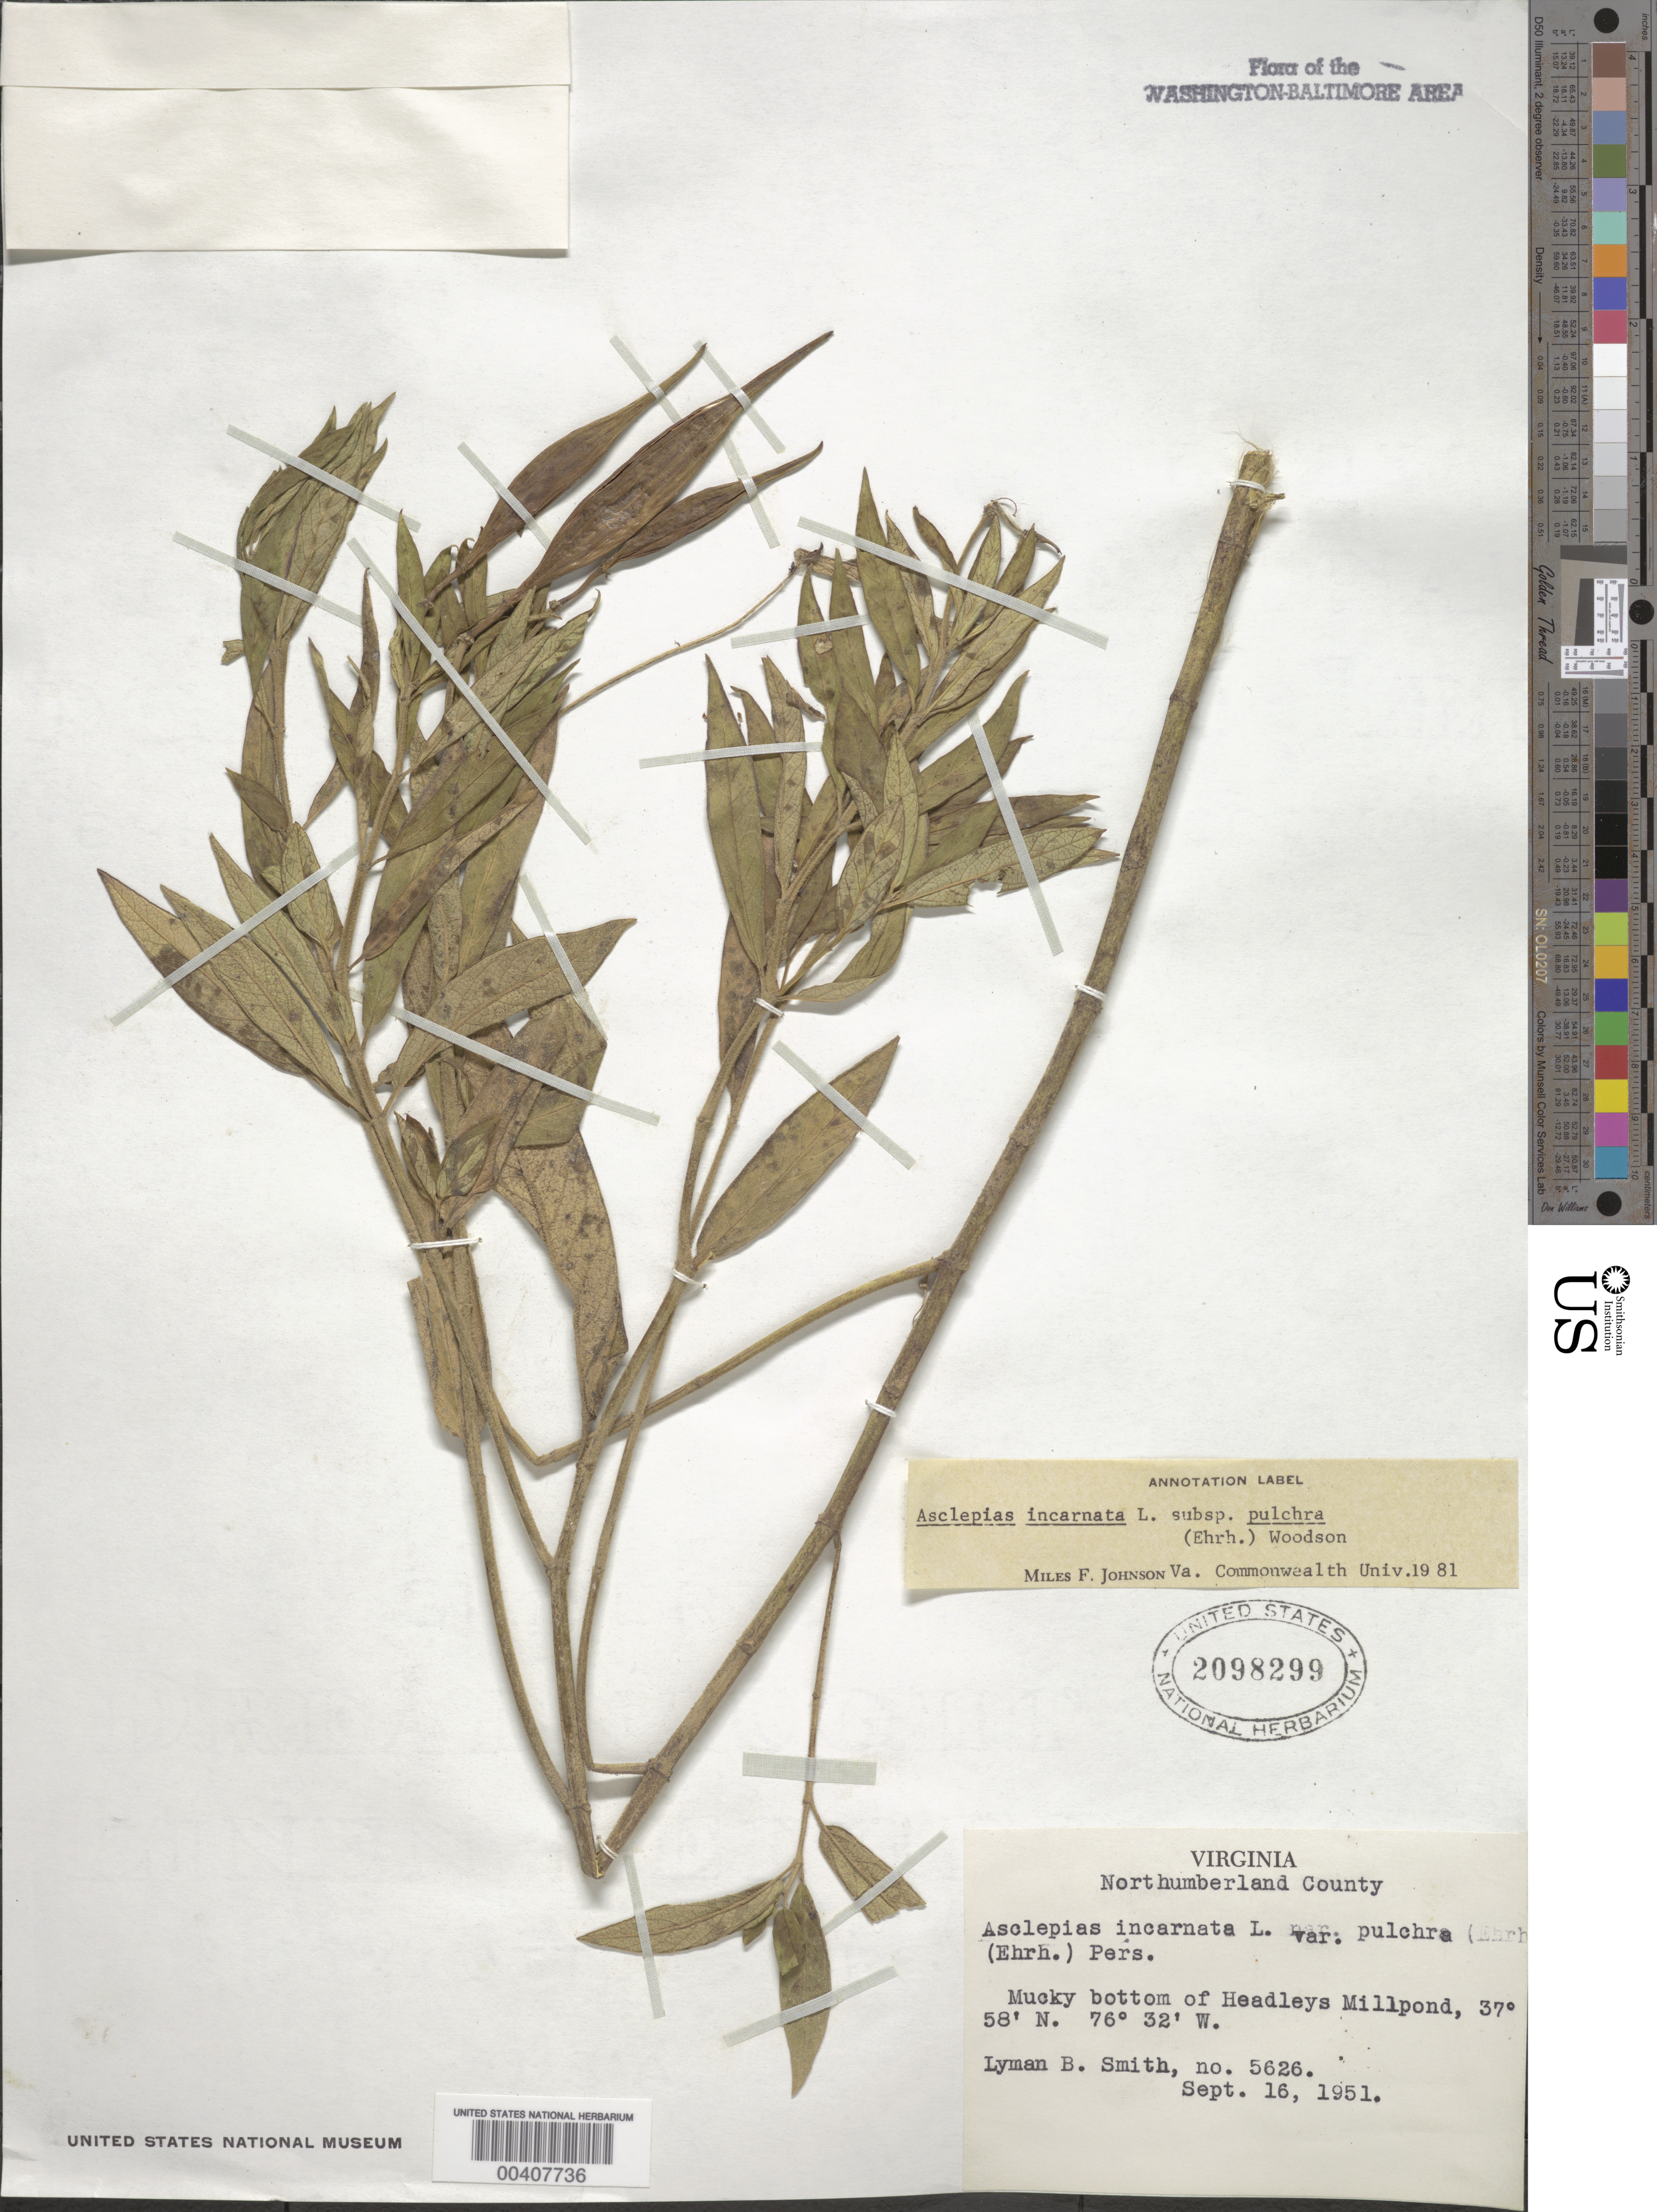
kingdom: Plantae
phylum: Tracheophyta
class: Magnoliopsida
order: Gentianales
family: Apocynaceae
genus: Asclepias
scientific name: Asclepias incarnata subsp. pulchra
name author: (Ehrh. ex Willd.) Woodson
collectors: L. Smith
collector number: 5626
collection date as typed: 16 Sep 1951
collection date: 1951-09-16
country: United States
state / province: Virginia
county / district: Northumberland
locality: Headleys Mill Pond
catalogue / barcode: US 2098299